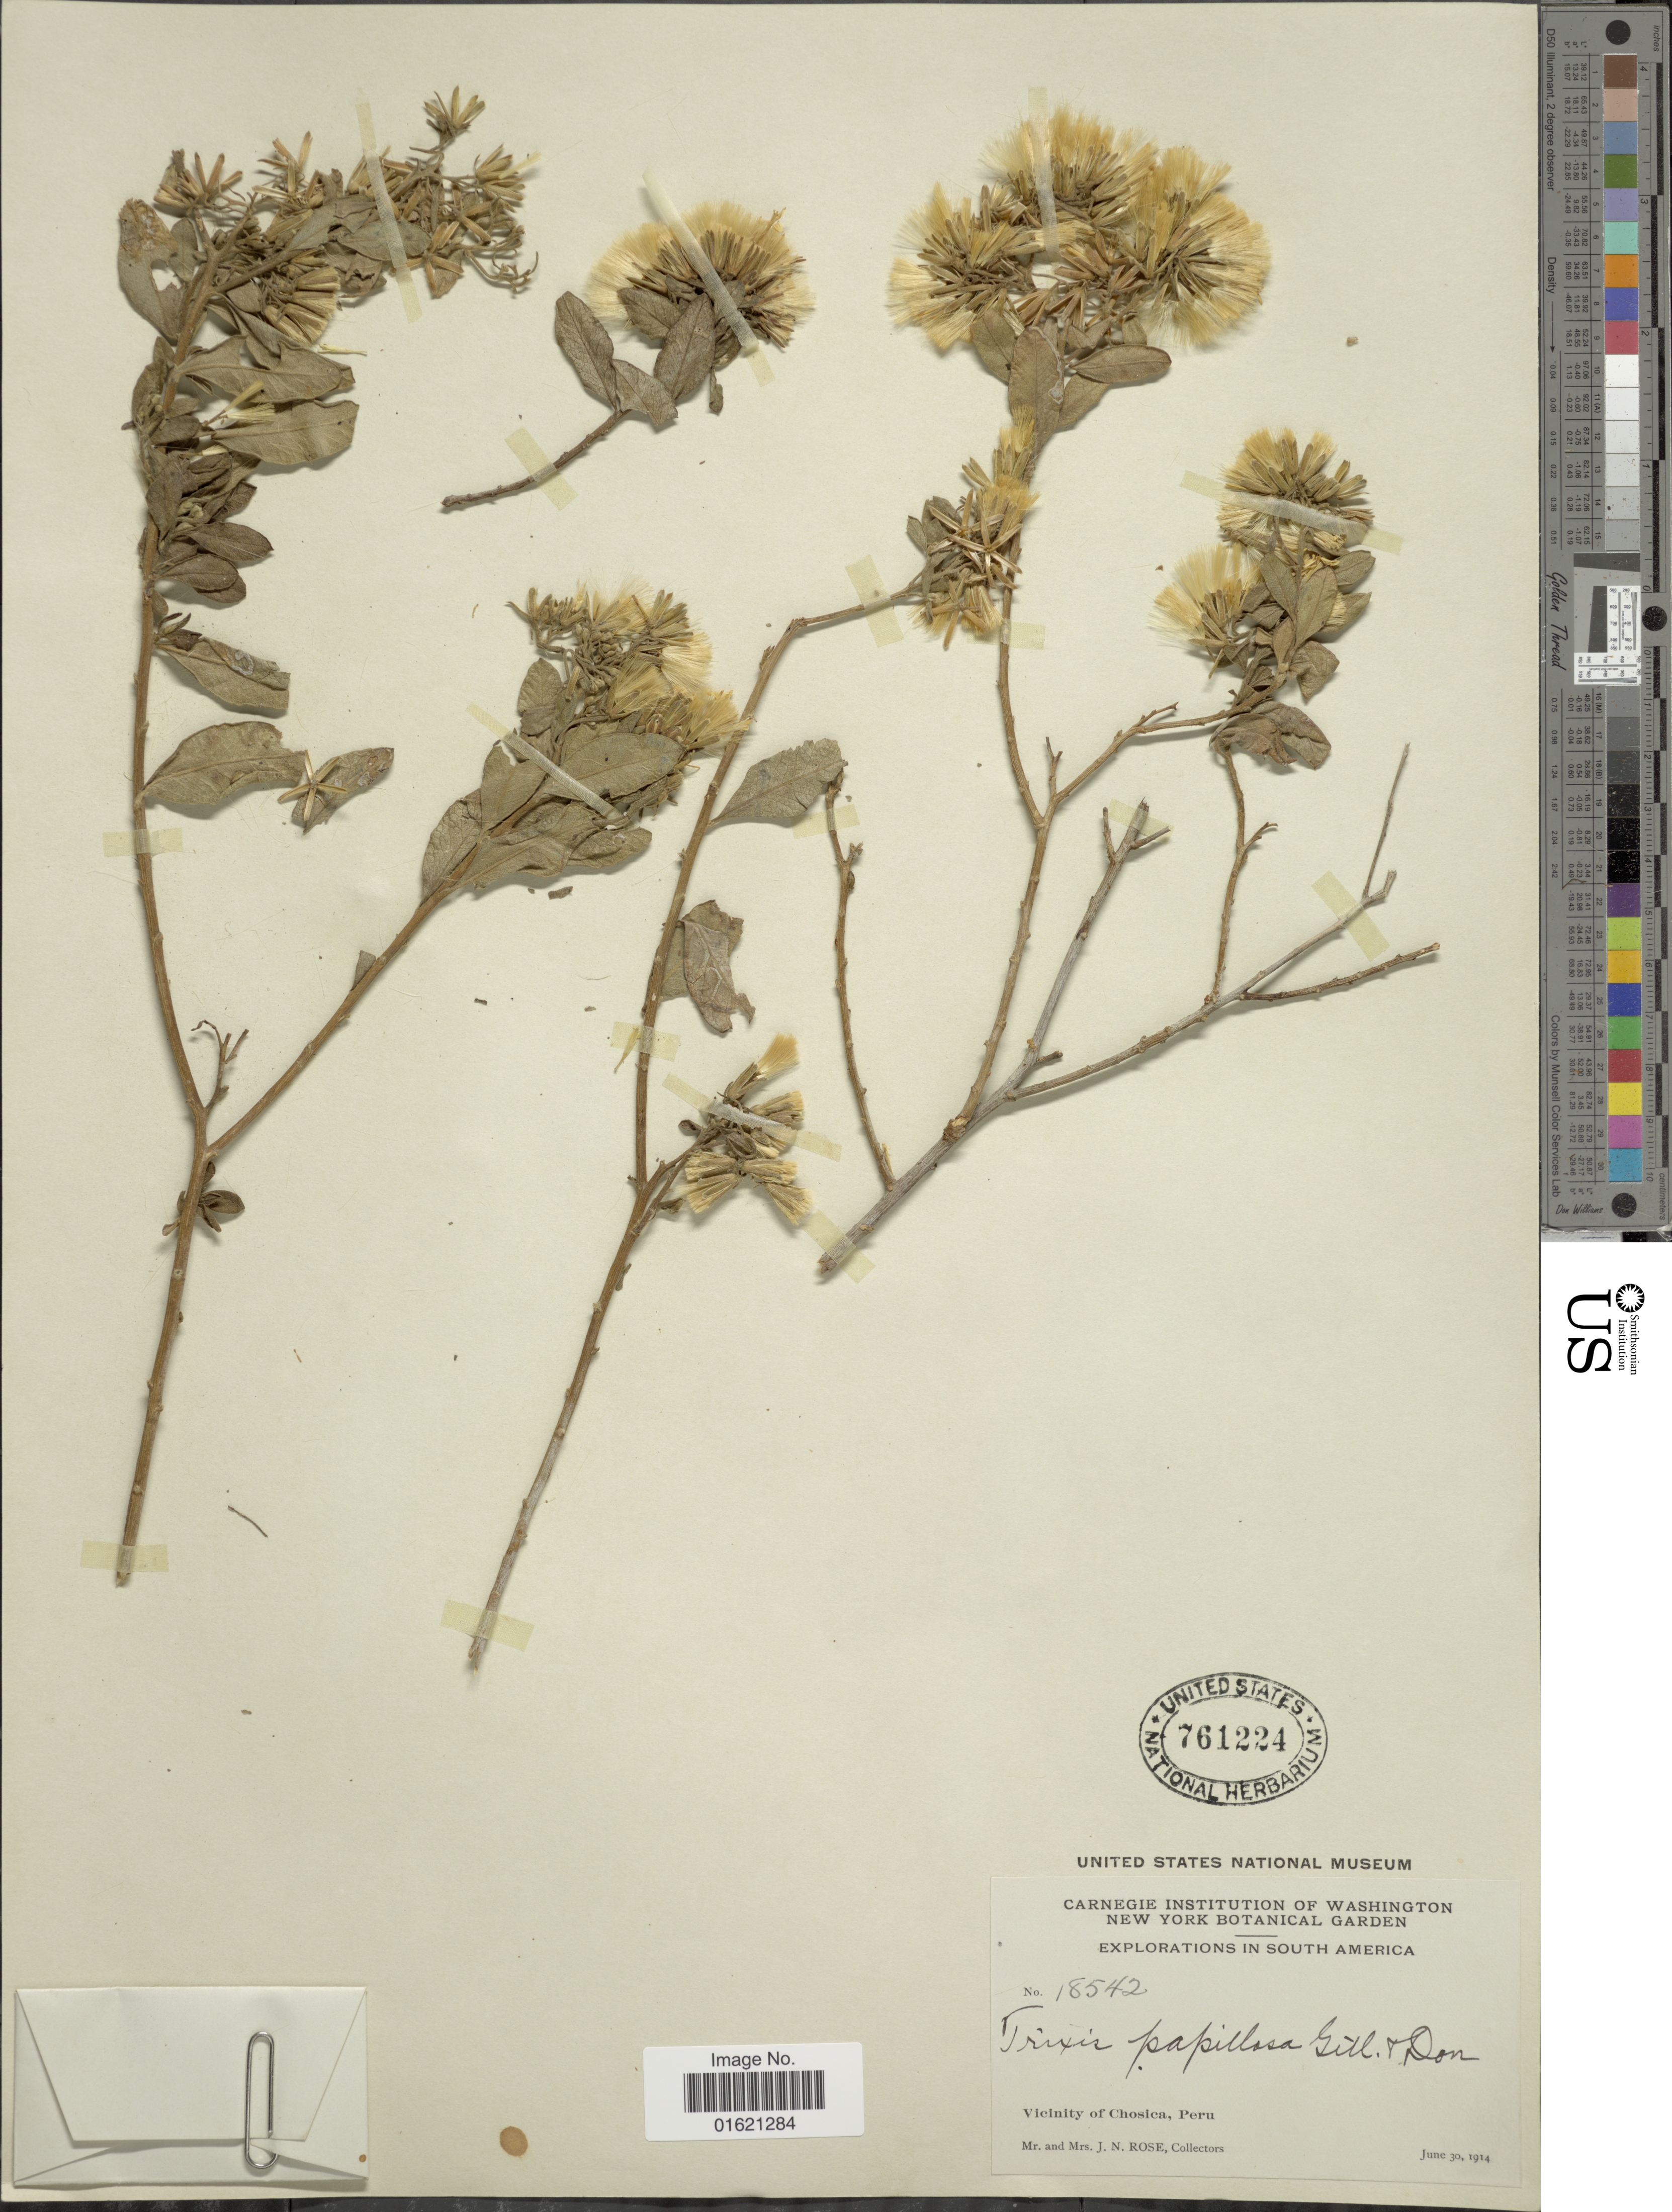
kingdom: Plantae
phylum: Tracheophyta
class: Magnoliopsida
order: Asterales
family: Asteraceae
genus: Trixis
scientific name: Trixis cacalioides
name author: (Kunth) D. Don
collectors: J. N. Rose & L. B. Rose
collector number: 18542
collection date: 1914-06-30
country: Peru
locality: Vicinity of Chosica, Peru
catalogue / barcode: US 761224